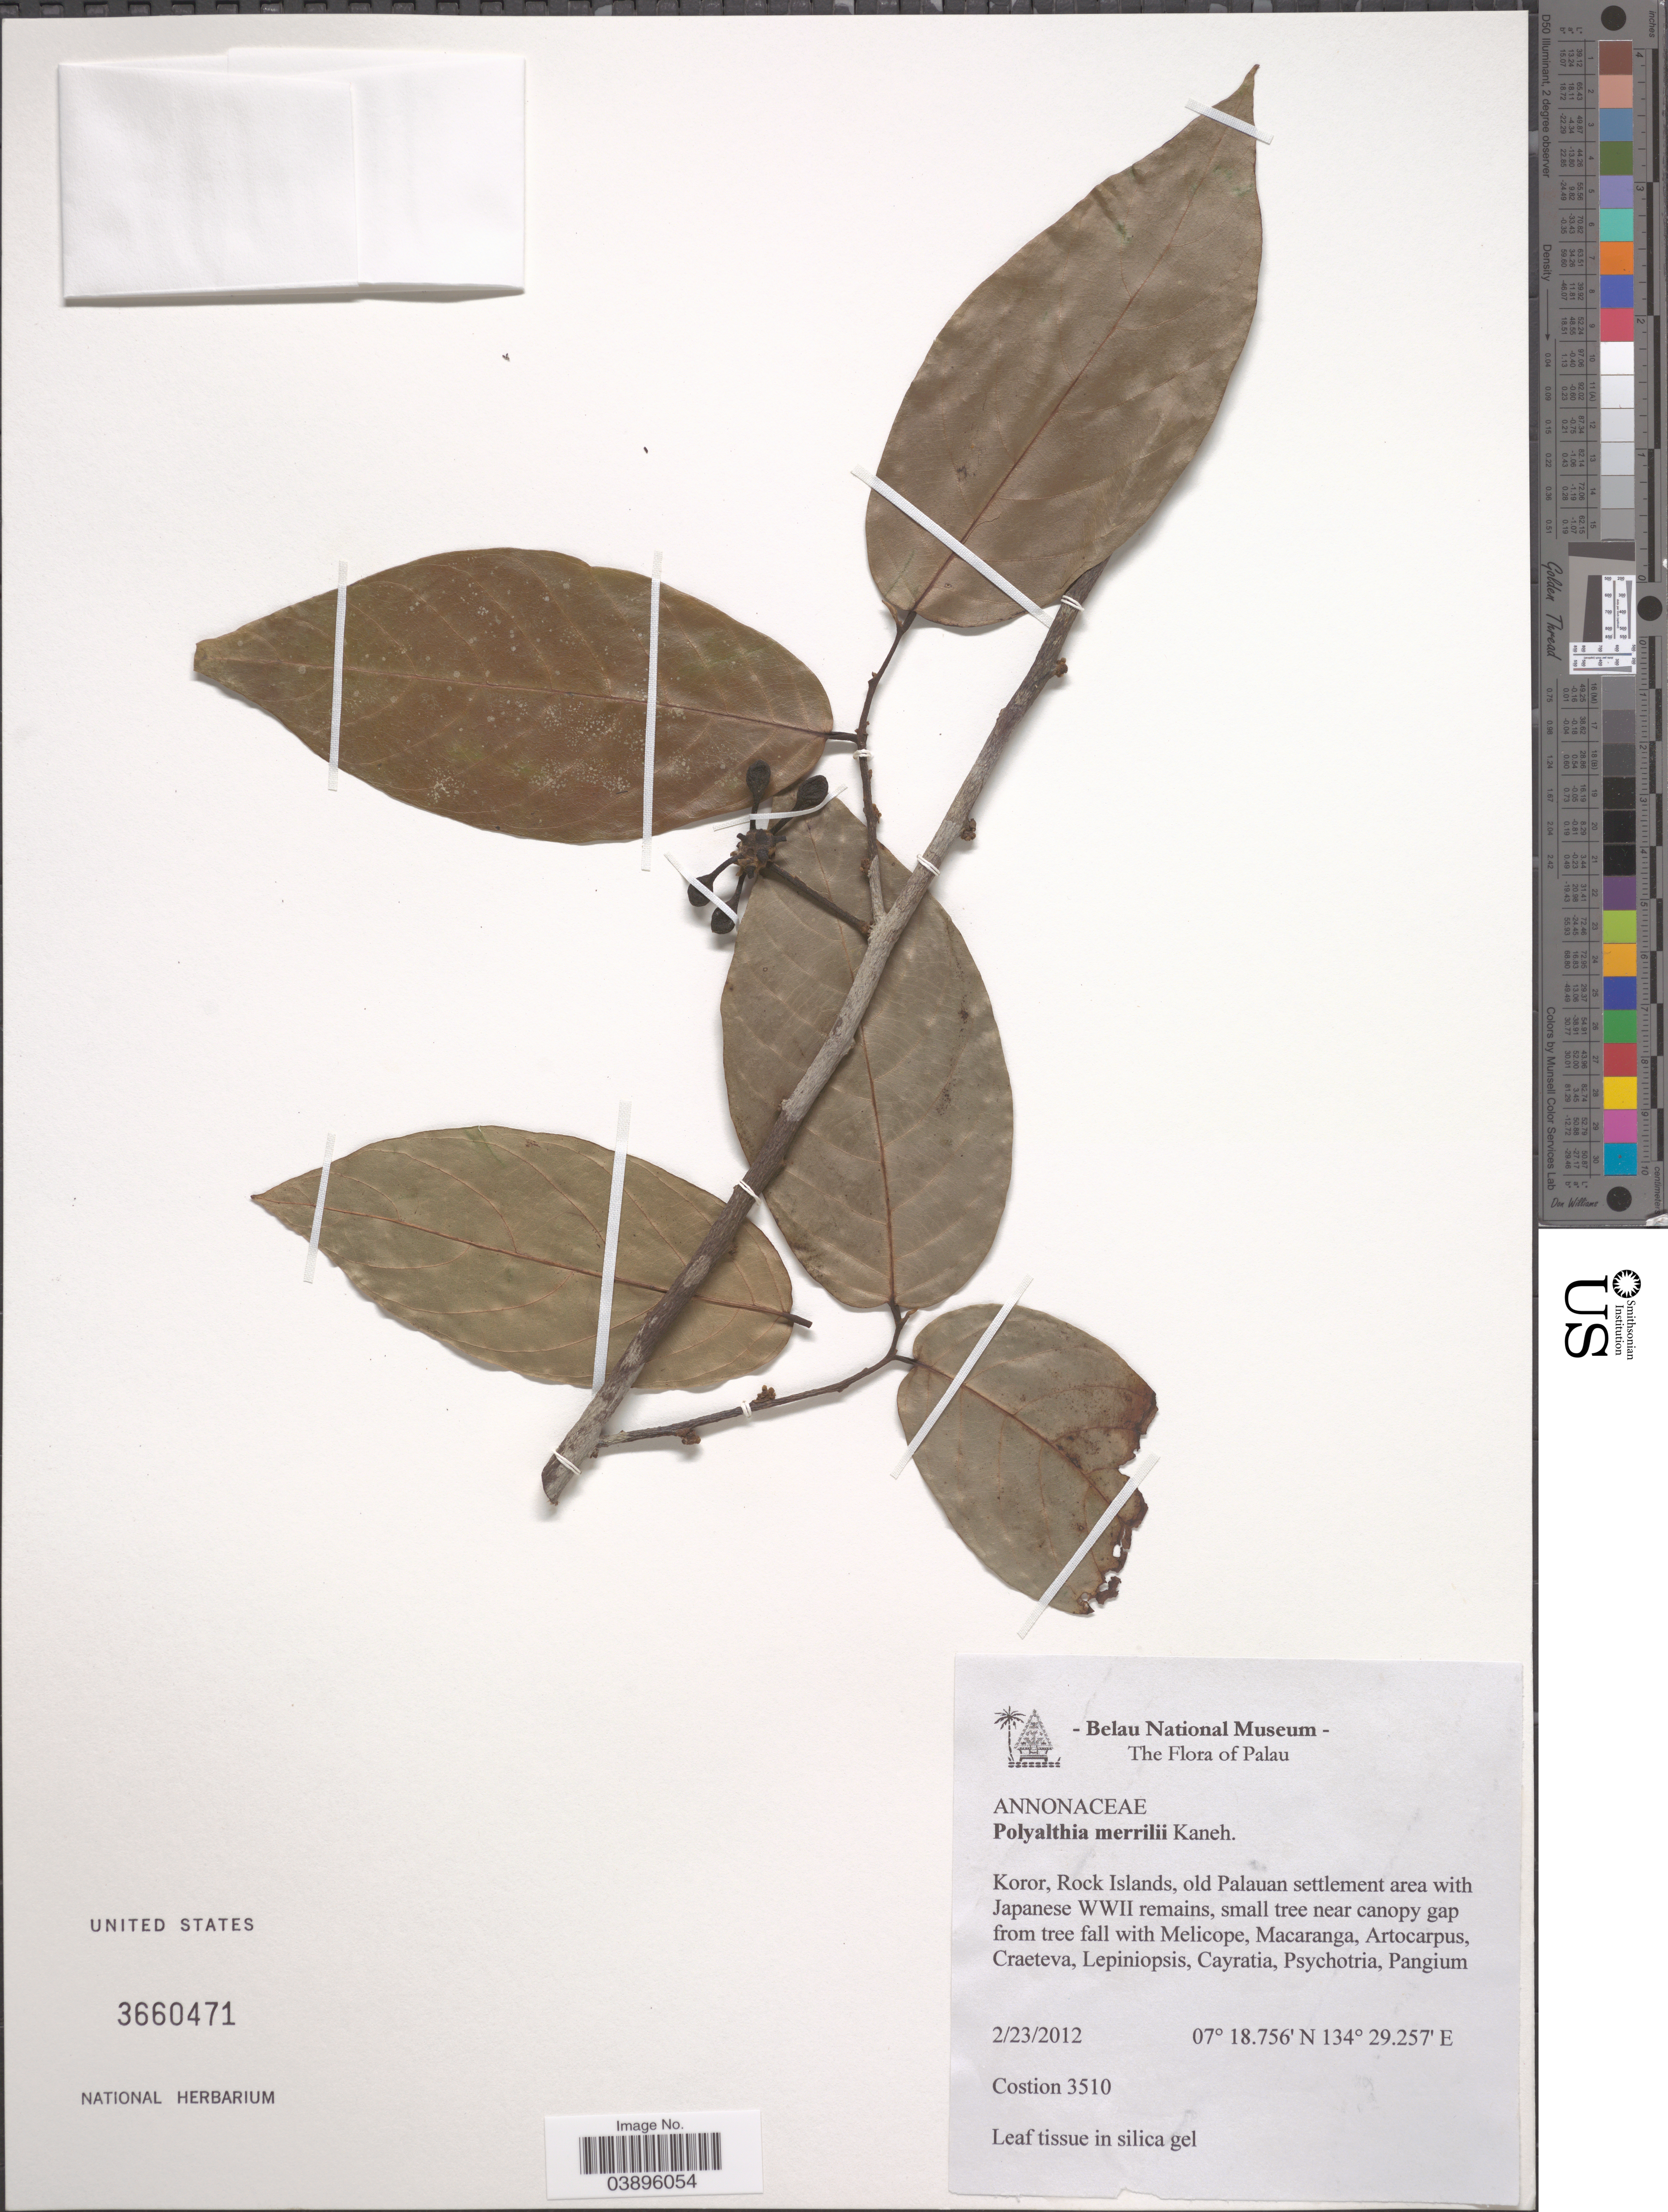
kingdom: Plantae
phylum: Tracheophyta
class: Magnoliopsida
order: Magnoliales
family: Annonaceae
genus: Monoon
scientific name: Monoon merrillii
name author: (Kaneh.) I.M. Turner & Utteridge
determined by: Wagner, W. L., (BOT), Smithsonian Institution - National Museum of Natural History (UNITED STATES)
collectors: C. Costion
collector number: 3510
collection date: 2012-02-23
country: Palau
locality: Palau. Koror, Rock Islands, old Palauan settlement area with Japanese WWII remains, near canopy gap.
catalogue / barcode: US 3660471